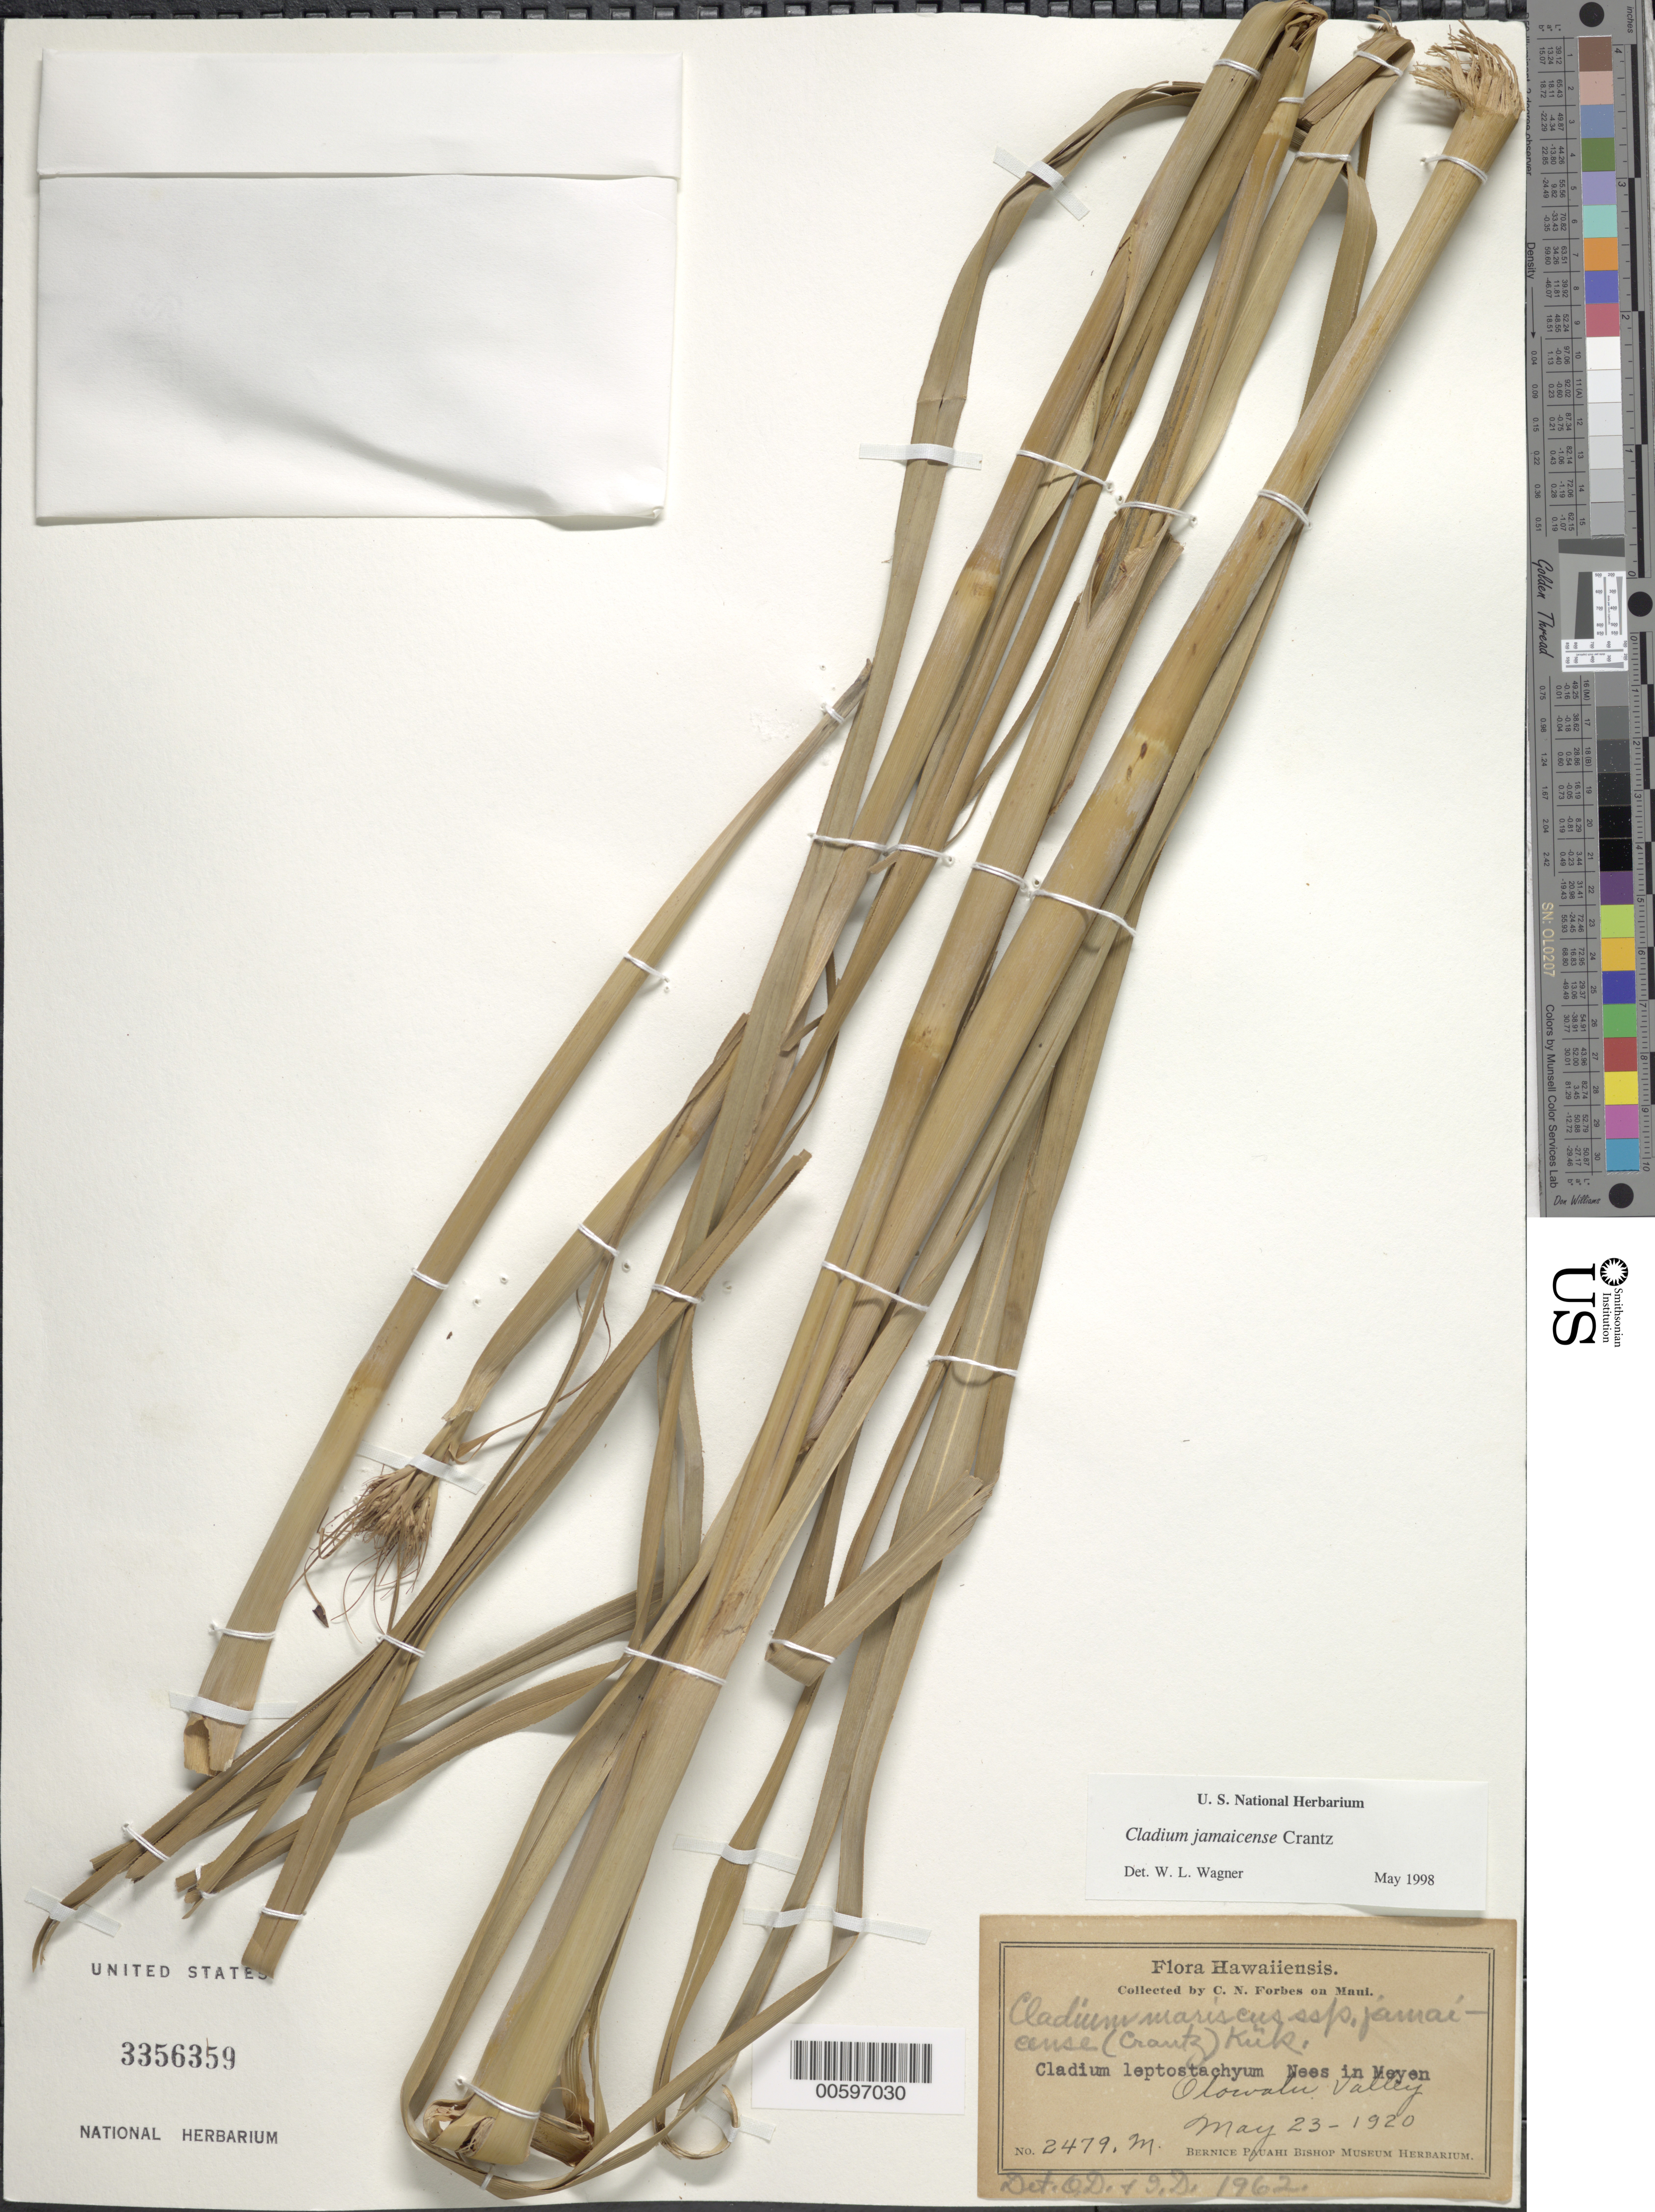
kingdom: Plantae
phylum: Tracheophyta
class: Liliopsida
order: Poales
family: Cyperaceae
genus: Cladium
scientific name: Cladium jamaicense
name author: Crantz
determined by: Wagner, W. L., (BOT), Smithsonian Institution - National Museum of Natural History (UNITED STATES)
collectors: C. N. Forbes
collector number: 2479.M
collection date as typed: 23 May 1920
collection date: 1920-05-23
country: United States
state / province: Hawaii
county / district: Maui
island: Maui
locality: Olowalu Valley.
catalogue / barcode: US 3356359